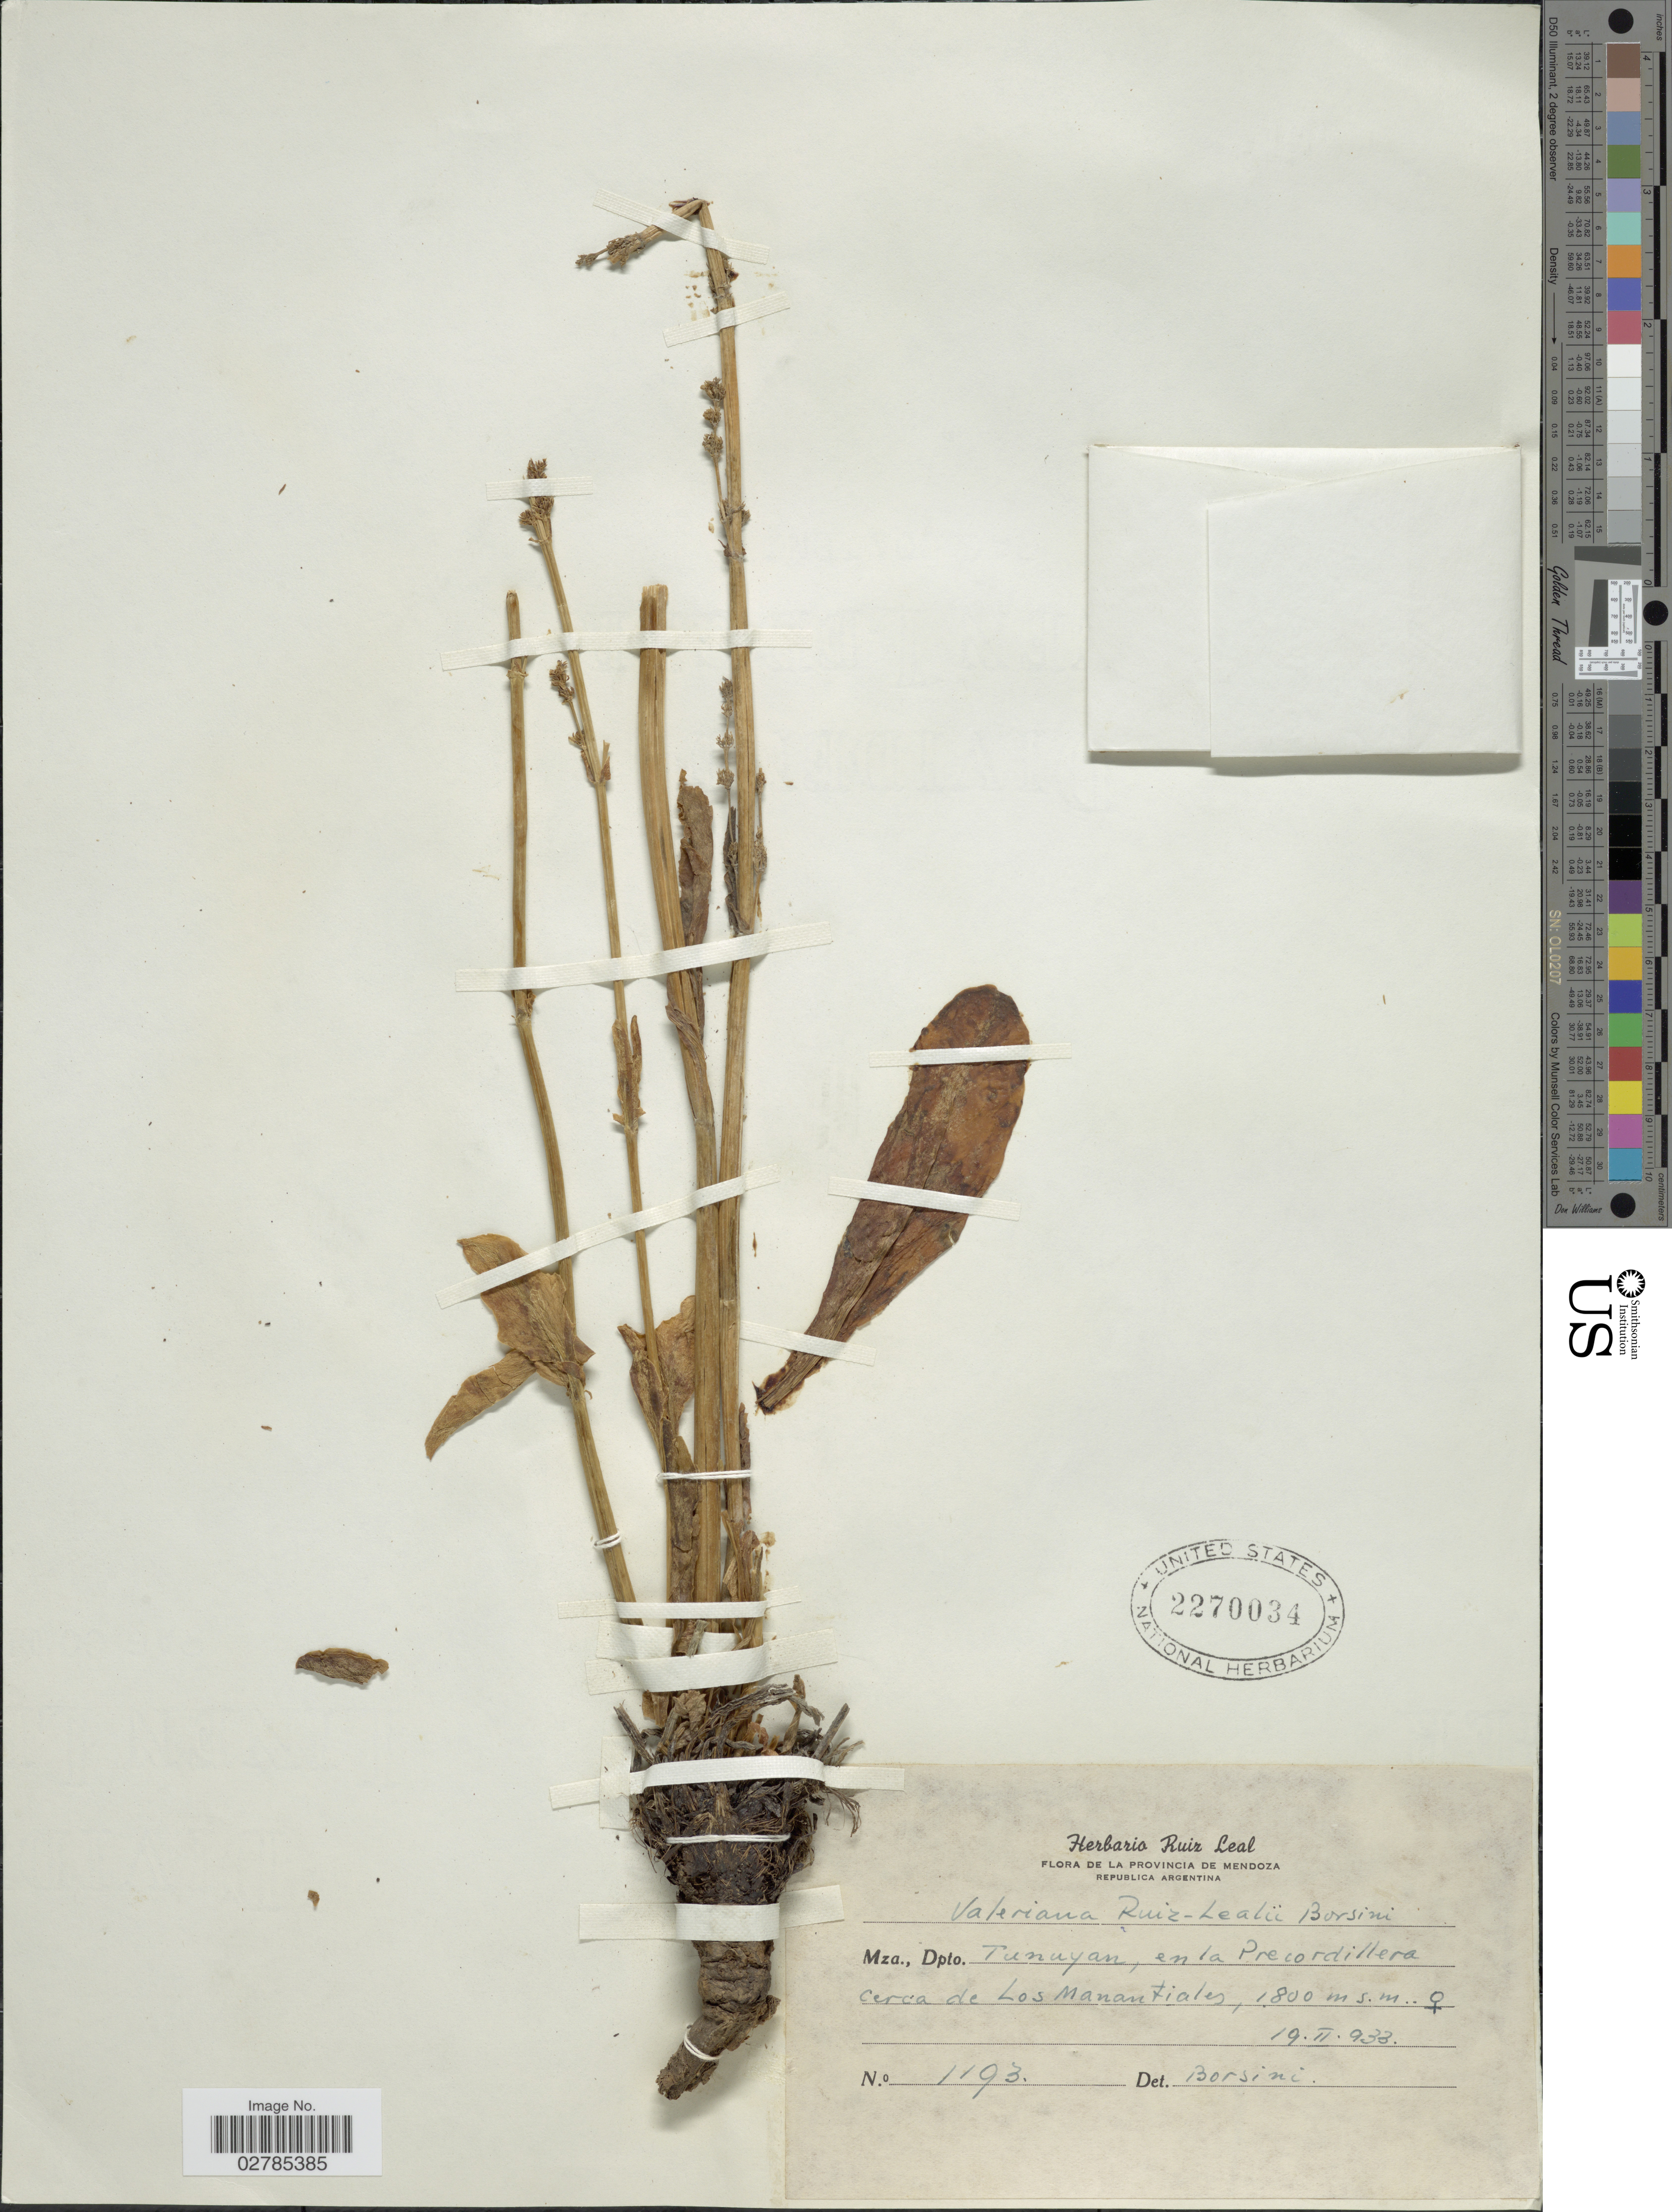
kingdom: Plantae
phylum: Tracheophyta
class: Magnoliopsida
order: Dipsacales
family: Caprifoliaceae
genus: Valeriana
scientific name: Valeriana ruizlealii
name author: Borsini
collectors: Ex herb. Ruiz Leal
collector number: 1193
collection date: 1933-02-19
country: Argentina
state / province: Mendoza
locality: Dpto. Tunuyan, en la Precordillera cerca de Los Manantiales.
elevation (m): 1800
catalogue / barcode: US 2270034